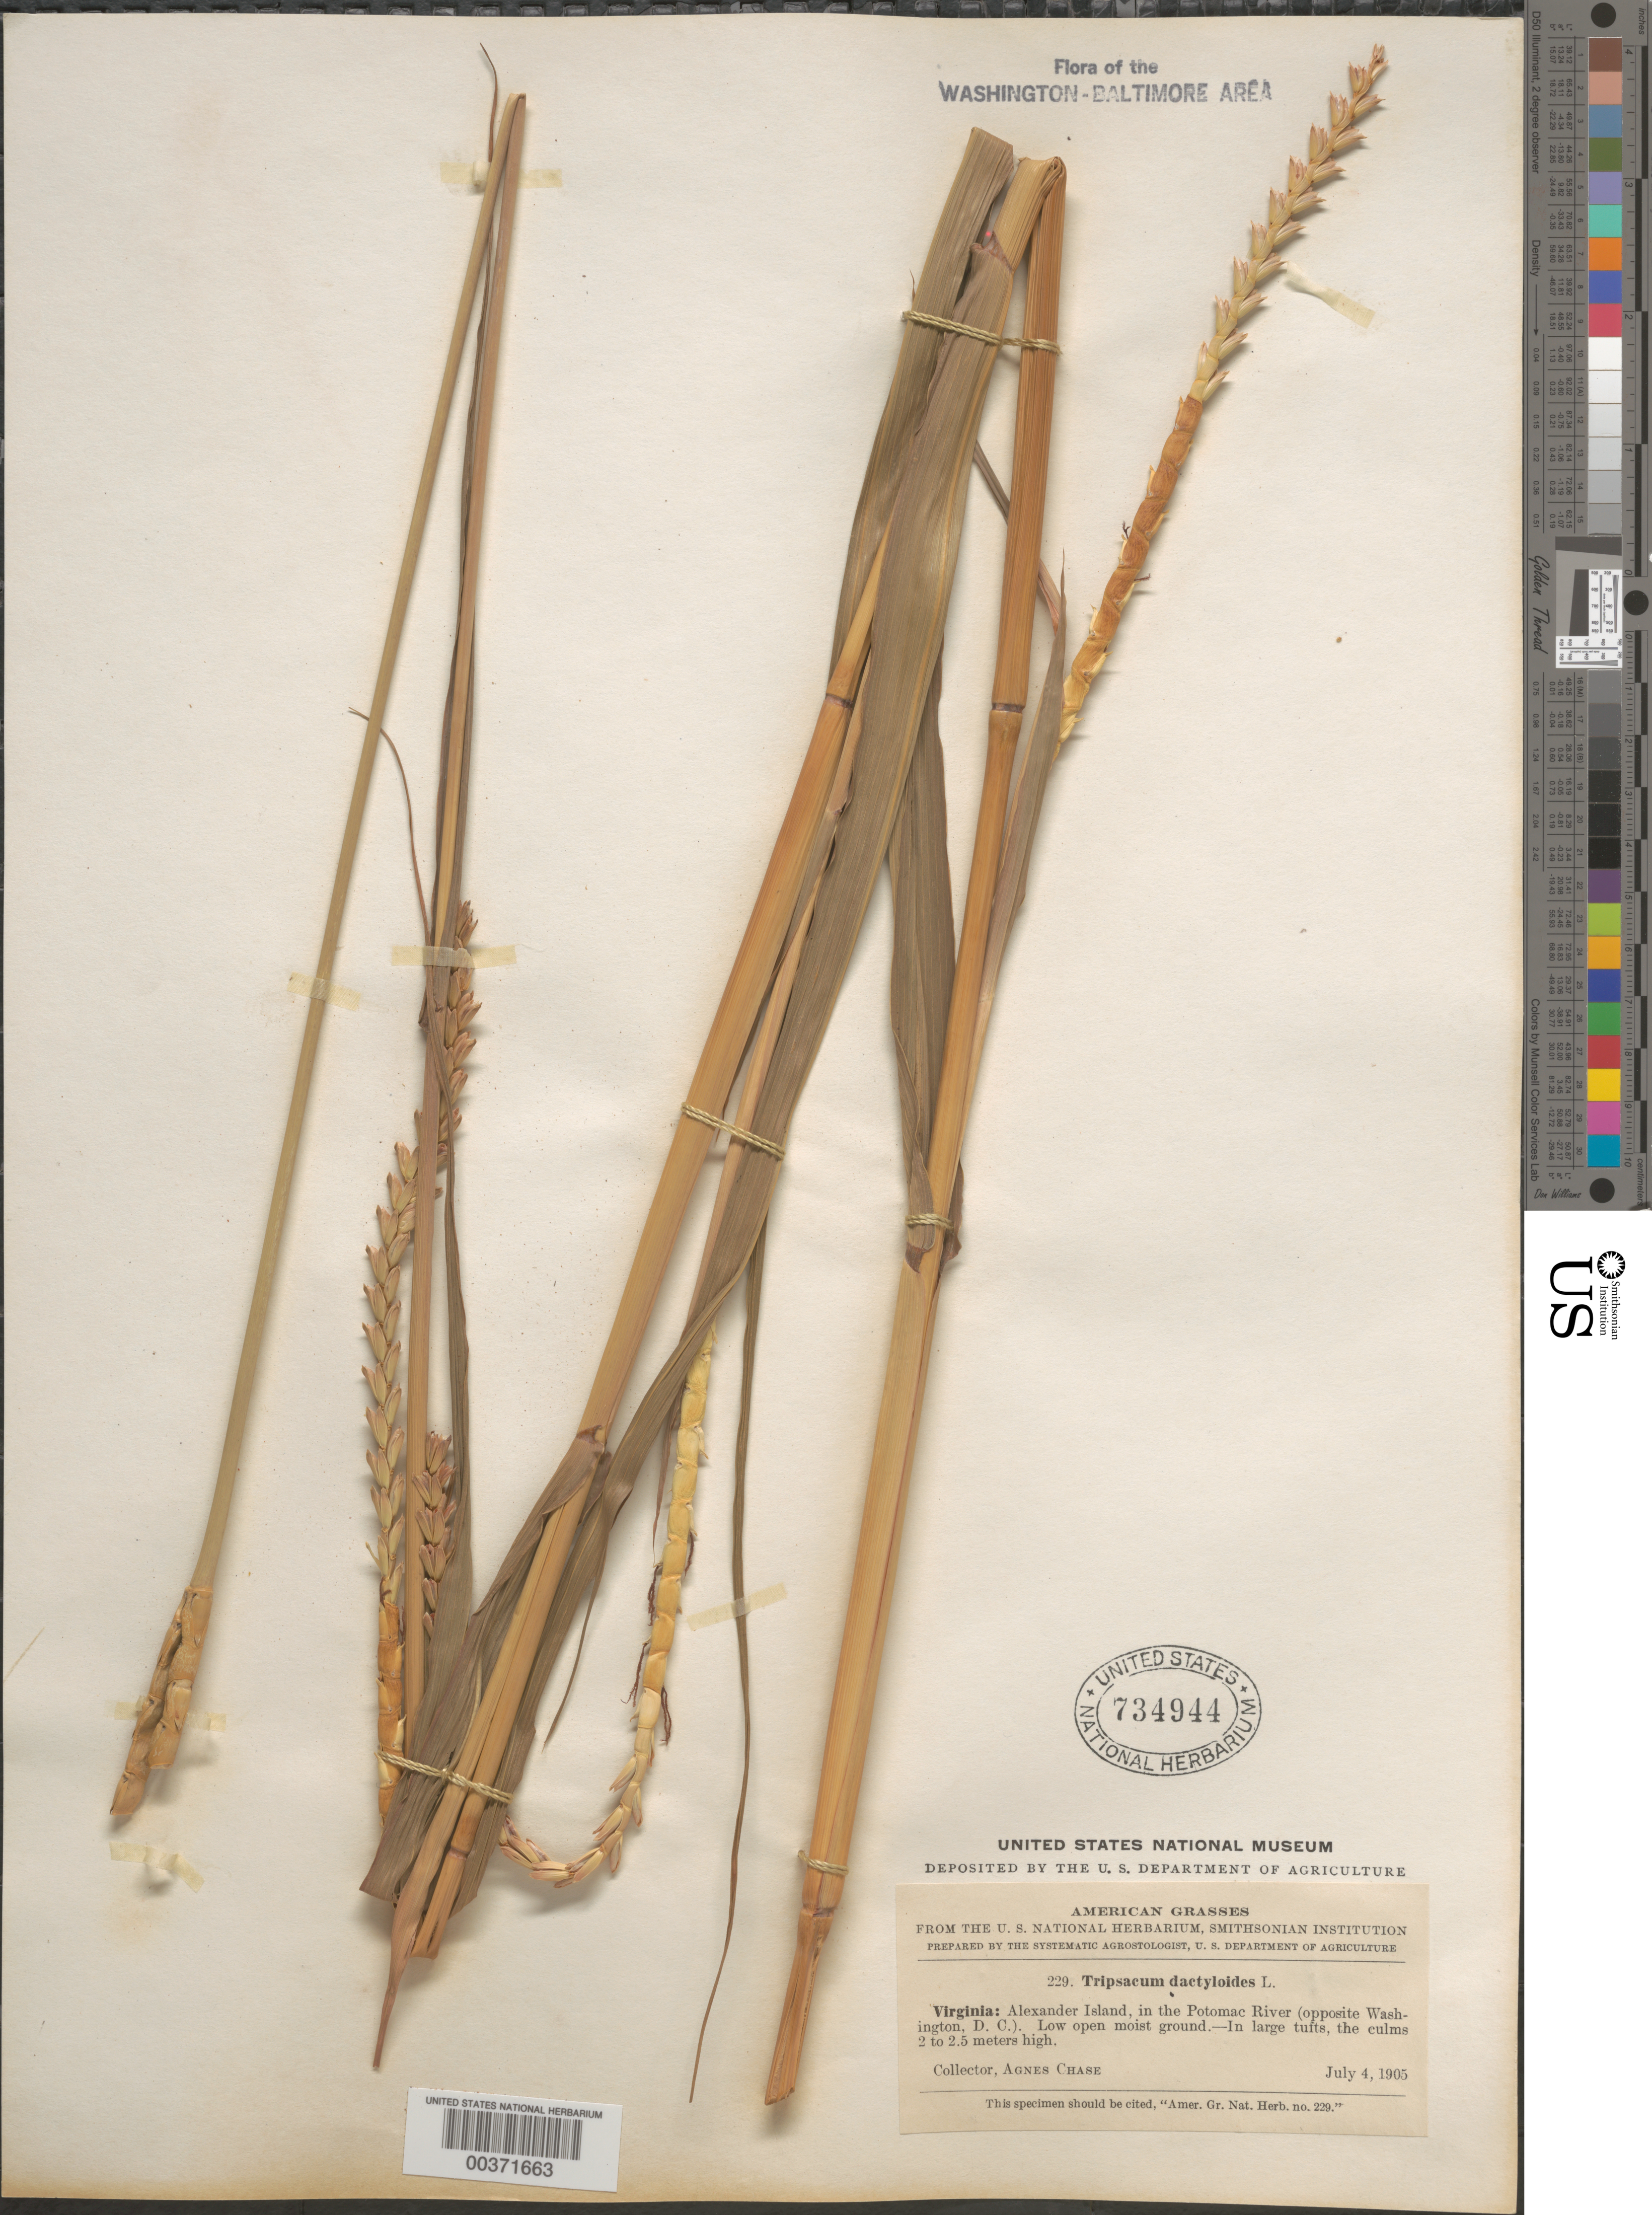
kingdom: Plantae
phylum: Tracheophyta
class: Liliopsida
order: Poales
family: Poaceae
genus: Tripsacum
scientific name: Tripsacum dactyloides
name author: (L.) L.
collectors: A. Chase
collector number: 229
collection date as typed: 04 Jul 1905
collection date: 1905-07-04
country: United States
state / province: Virginia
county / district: Arlington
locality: Alexander Island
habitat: Low open moist ground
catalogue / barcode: US 734944